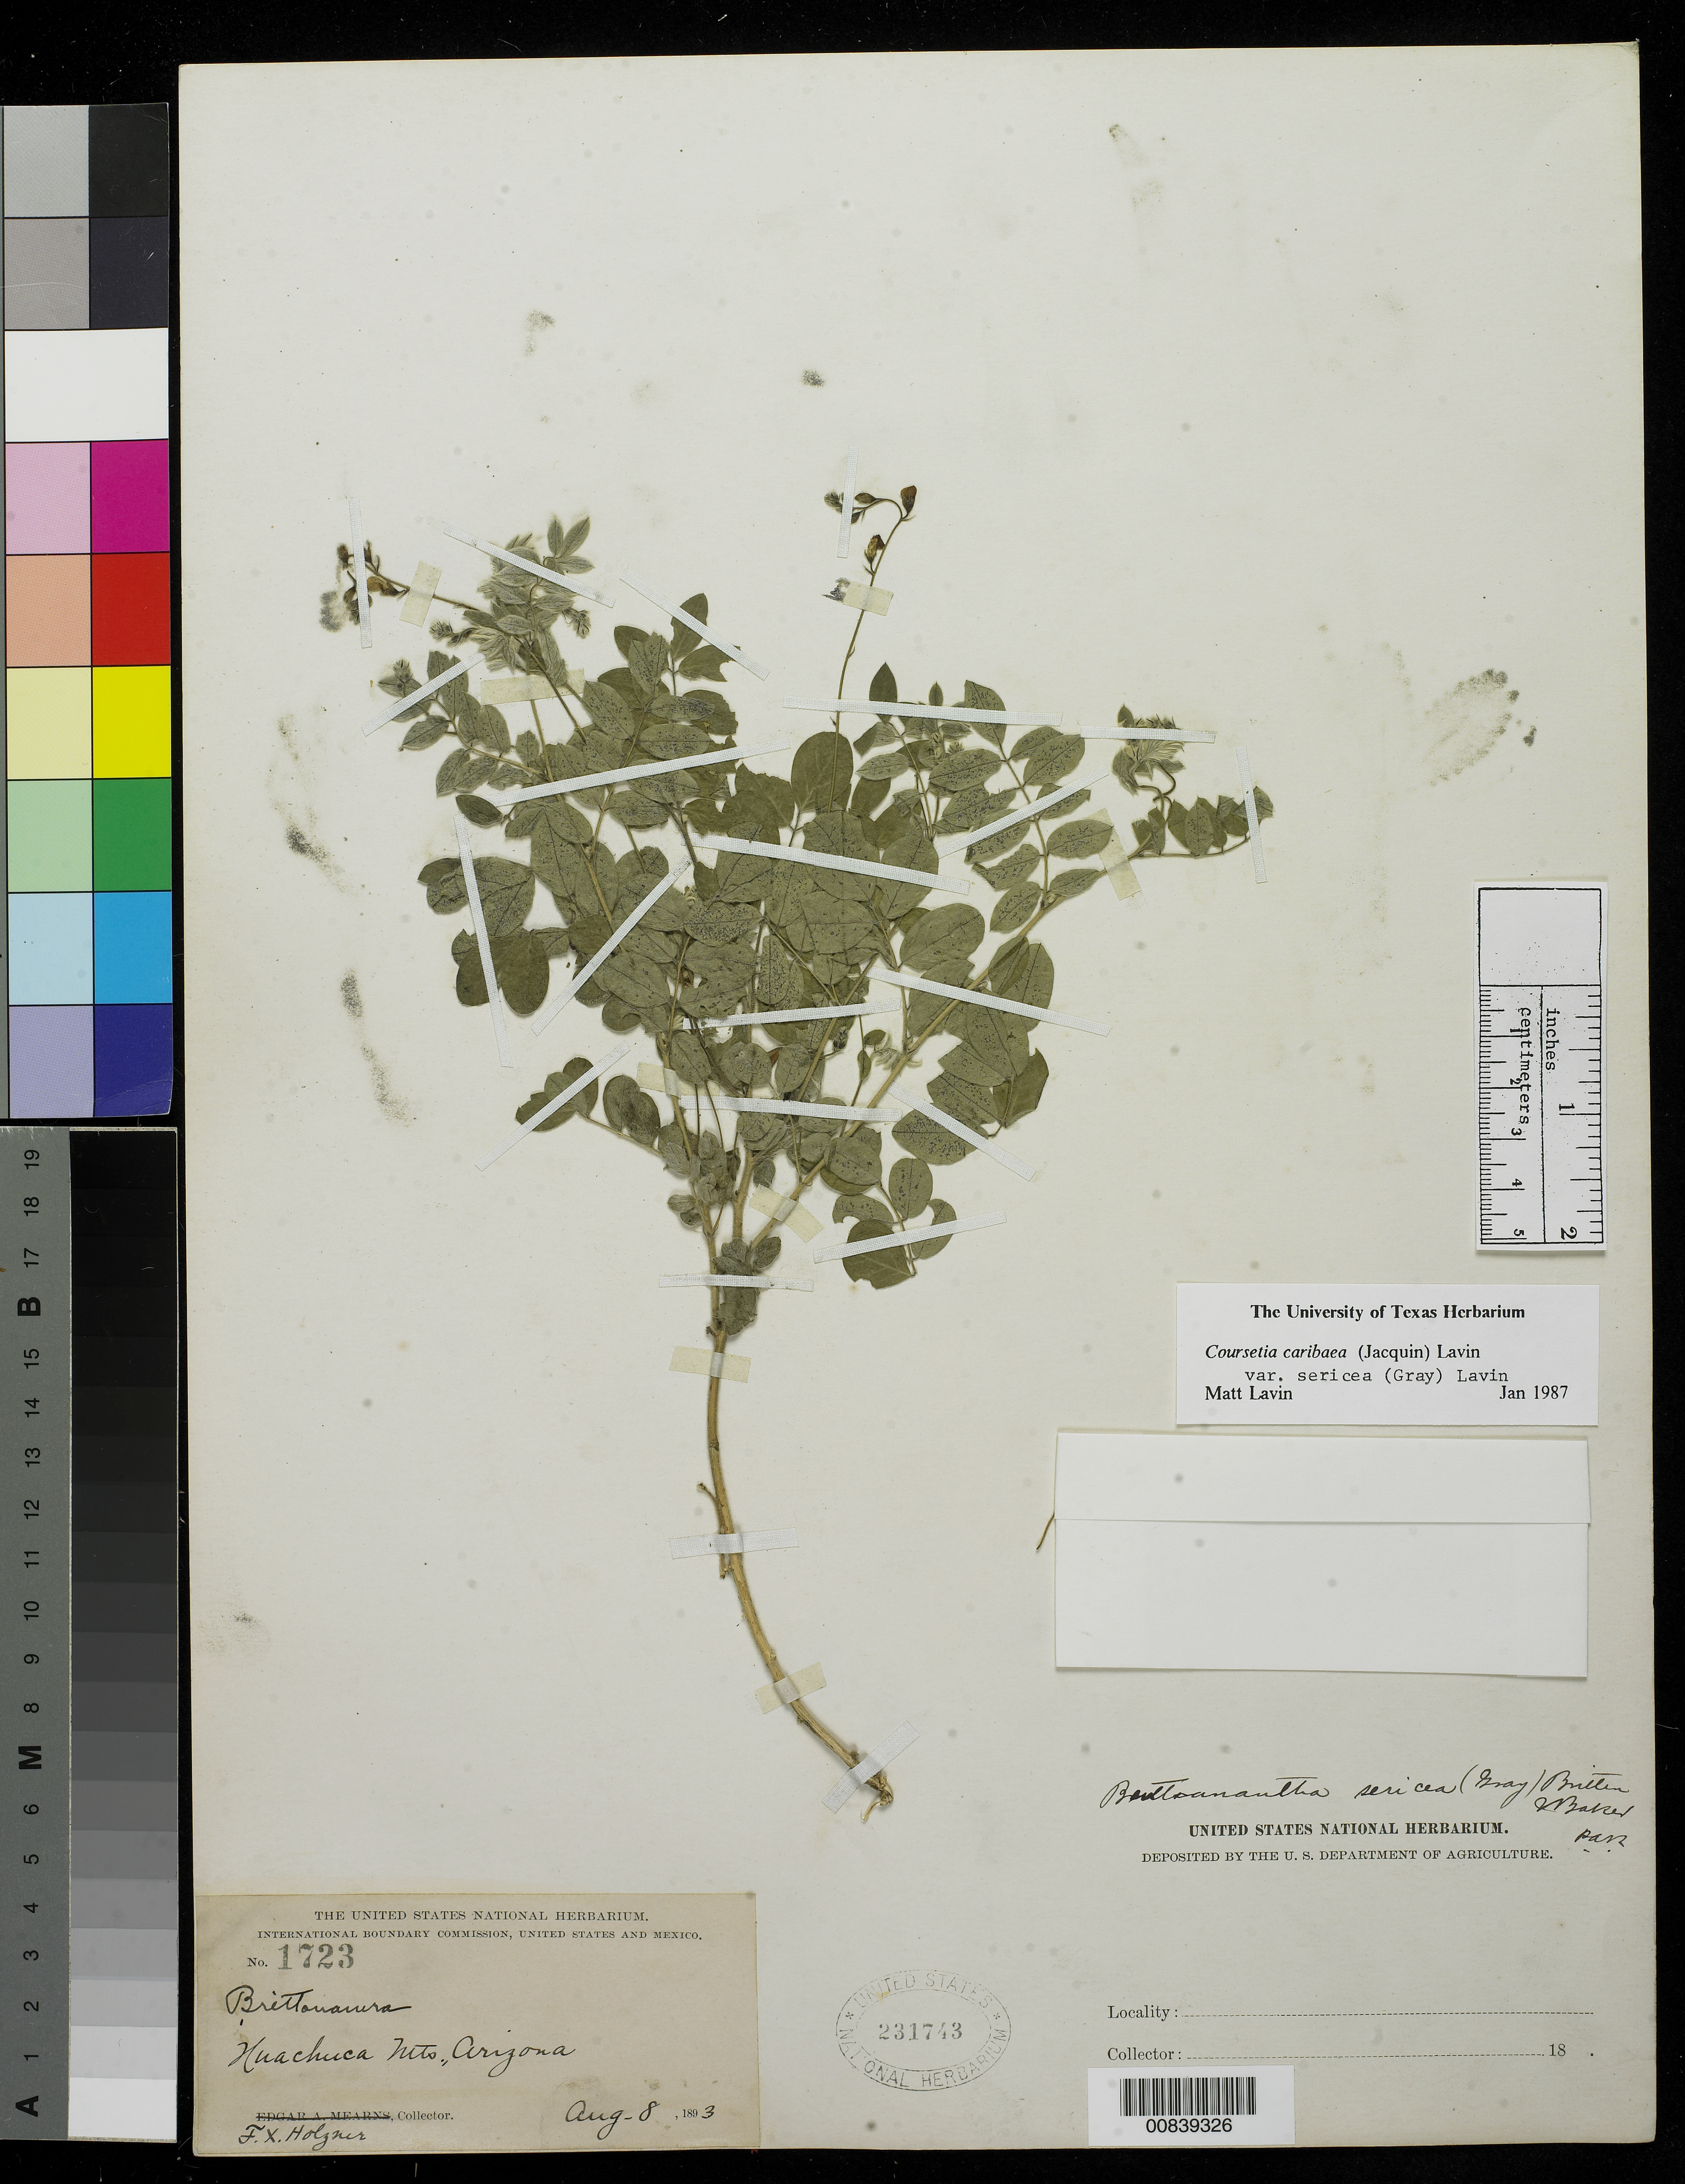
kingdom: Plantae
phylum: Tracheophyta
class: Magnoliopsida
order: Fabales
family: Fabaceae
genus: Coursetia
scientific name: Coursetia caribaea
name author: (Jacq.) Lavin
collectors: F. X. Holzner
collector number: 1723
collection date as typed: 08 Aug 1893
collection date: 1893-08-08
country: United States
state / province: Arizona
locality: Huachuca Mts.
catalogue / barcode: US 231743